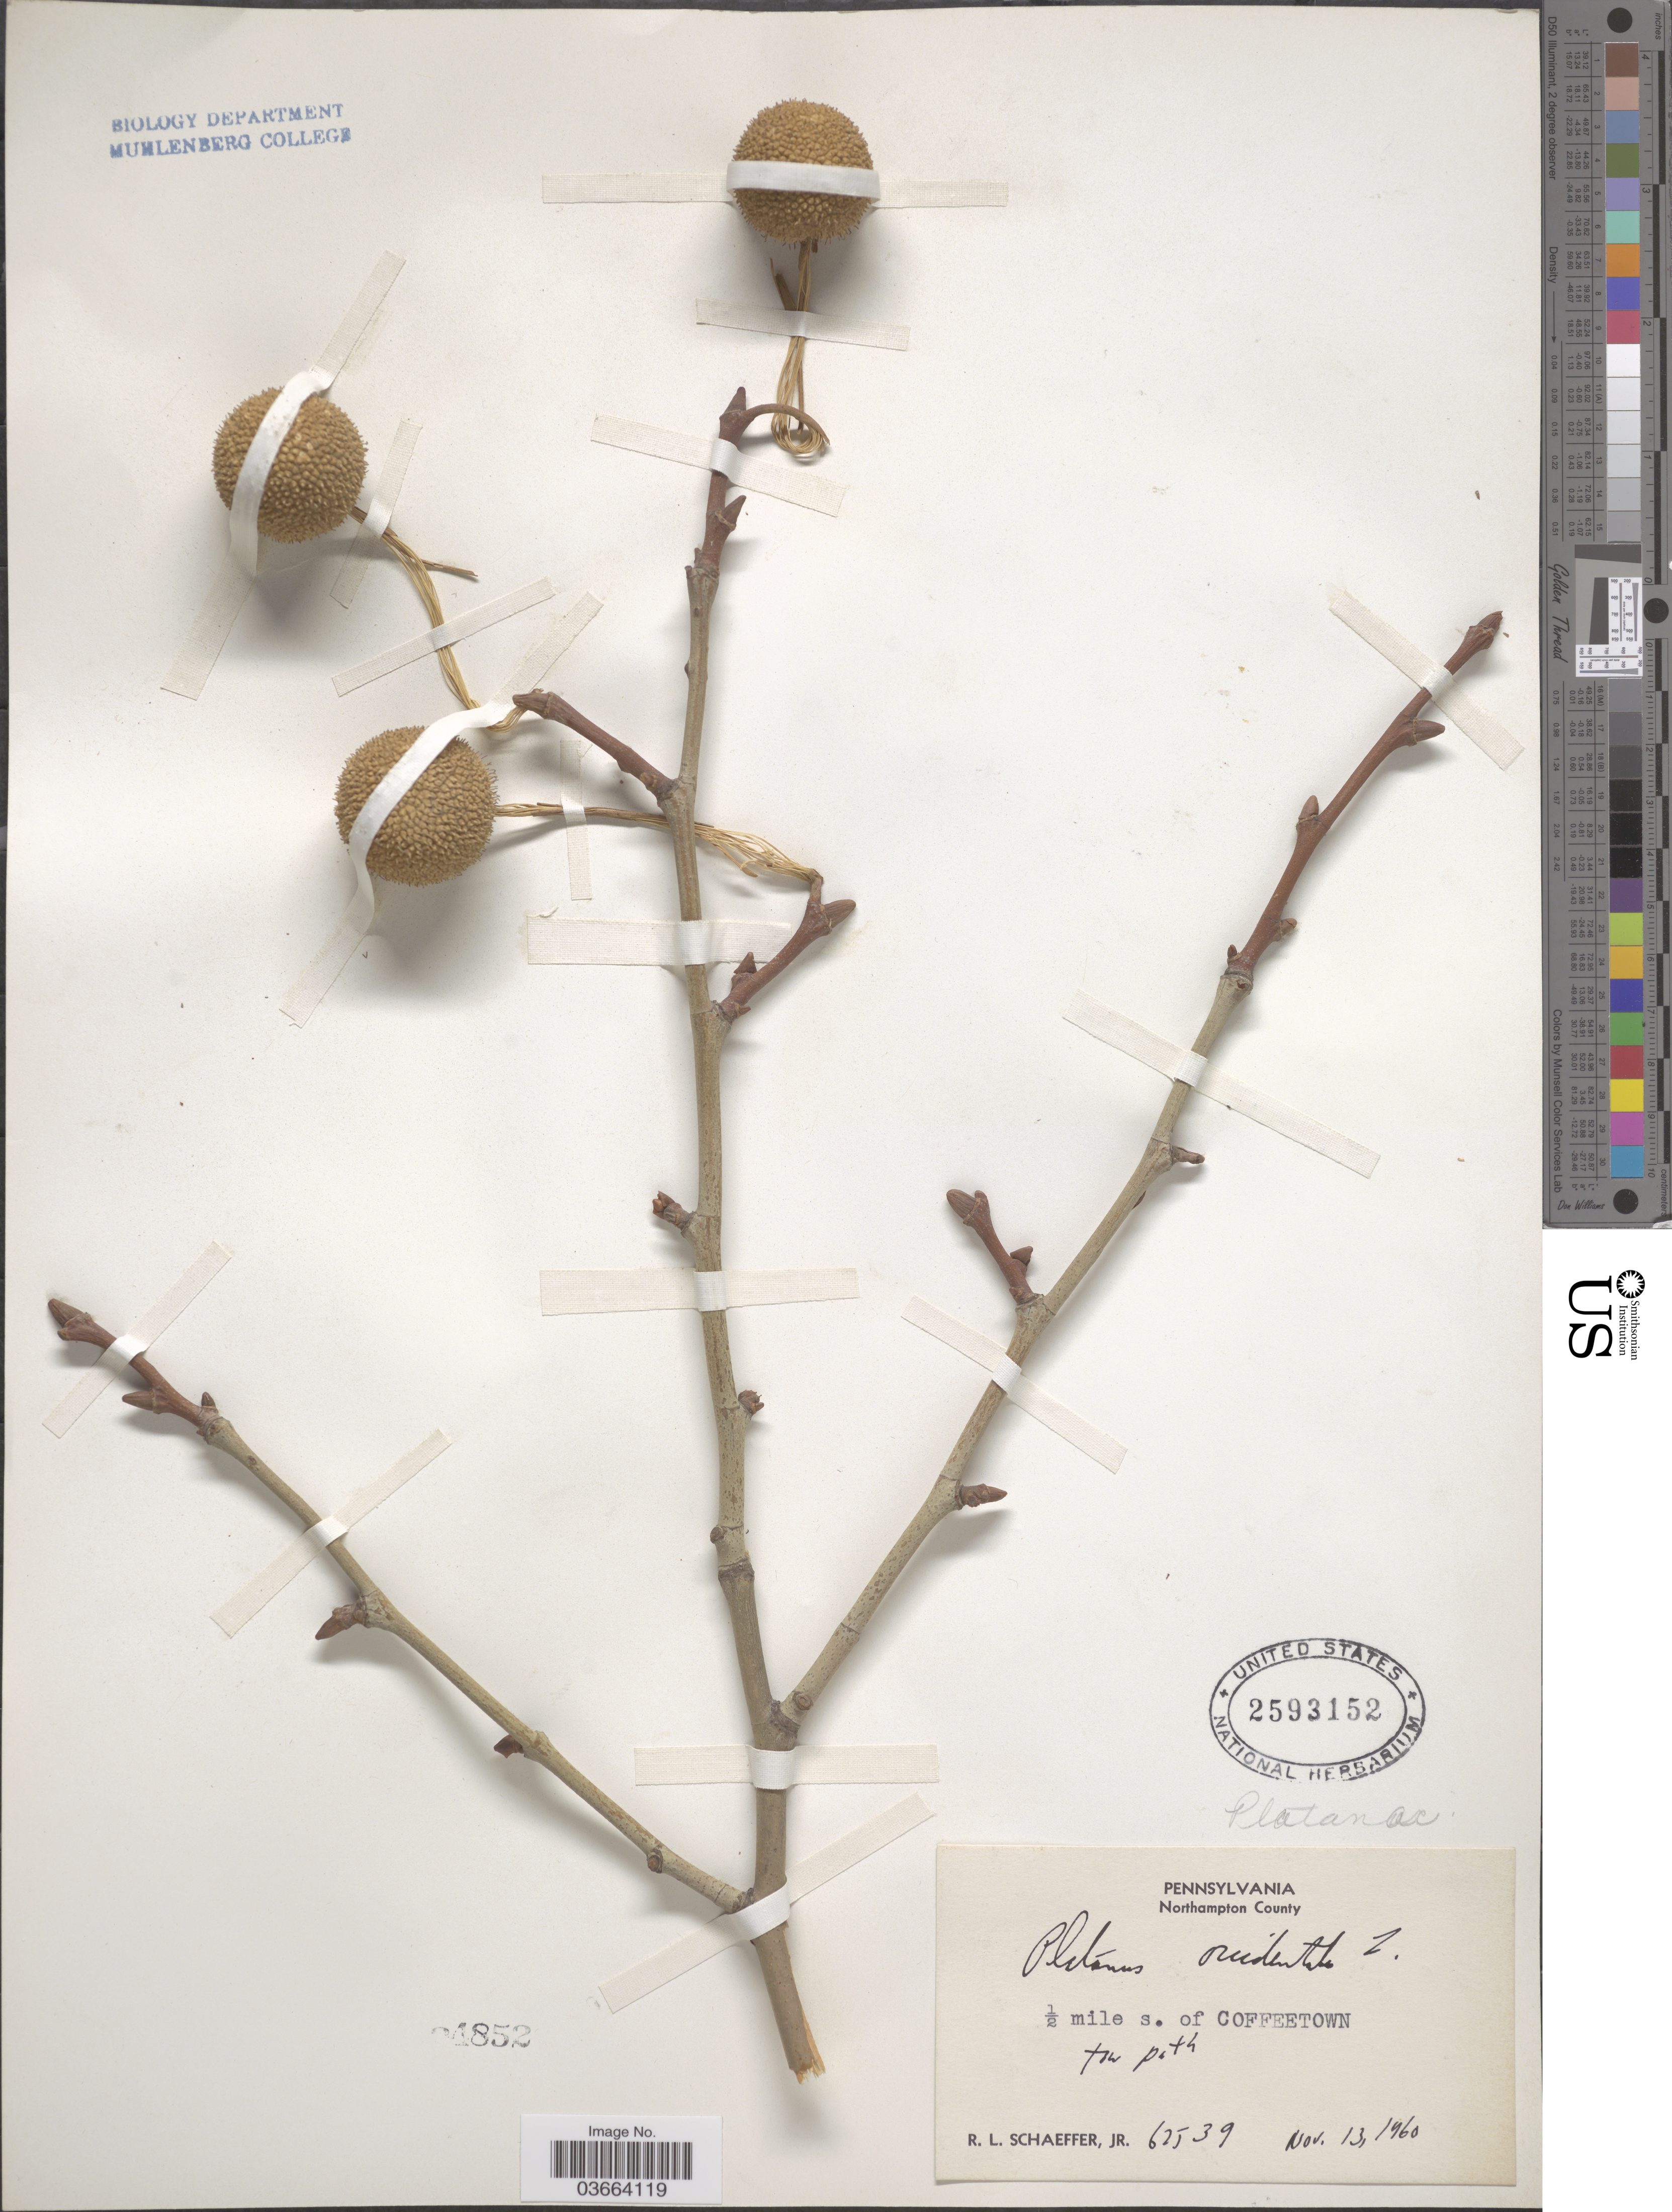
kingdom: Plantae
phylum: Tracheophyta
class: Magnoliopsida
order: Proteales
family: Platanaceae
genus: Platanus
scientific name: Platanus occidentalis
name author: L.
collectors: R. L. Schaeffer Jr.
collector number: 62539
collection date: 1960-11-13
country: United States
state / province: Pennsylvania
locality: Northampton County. ½ mile s. of Coffeetown.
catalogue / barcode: US 2593152